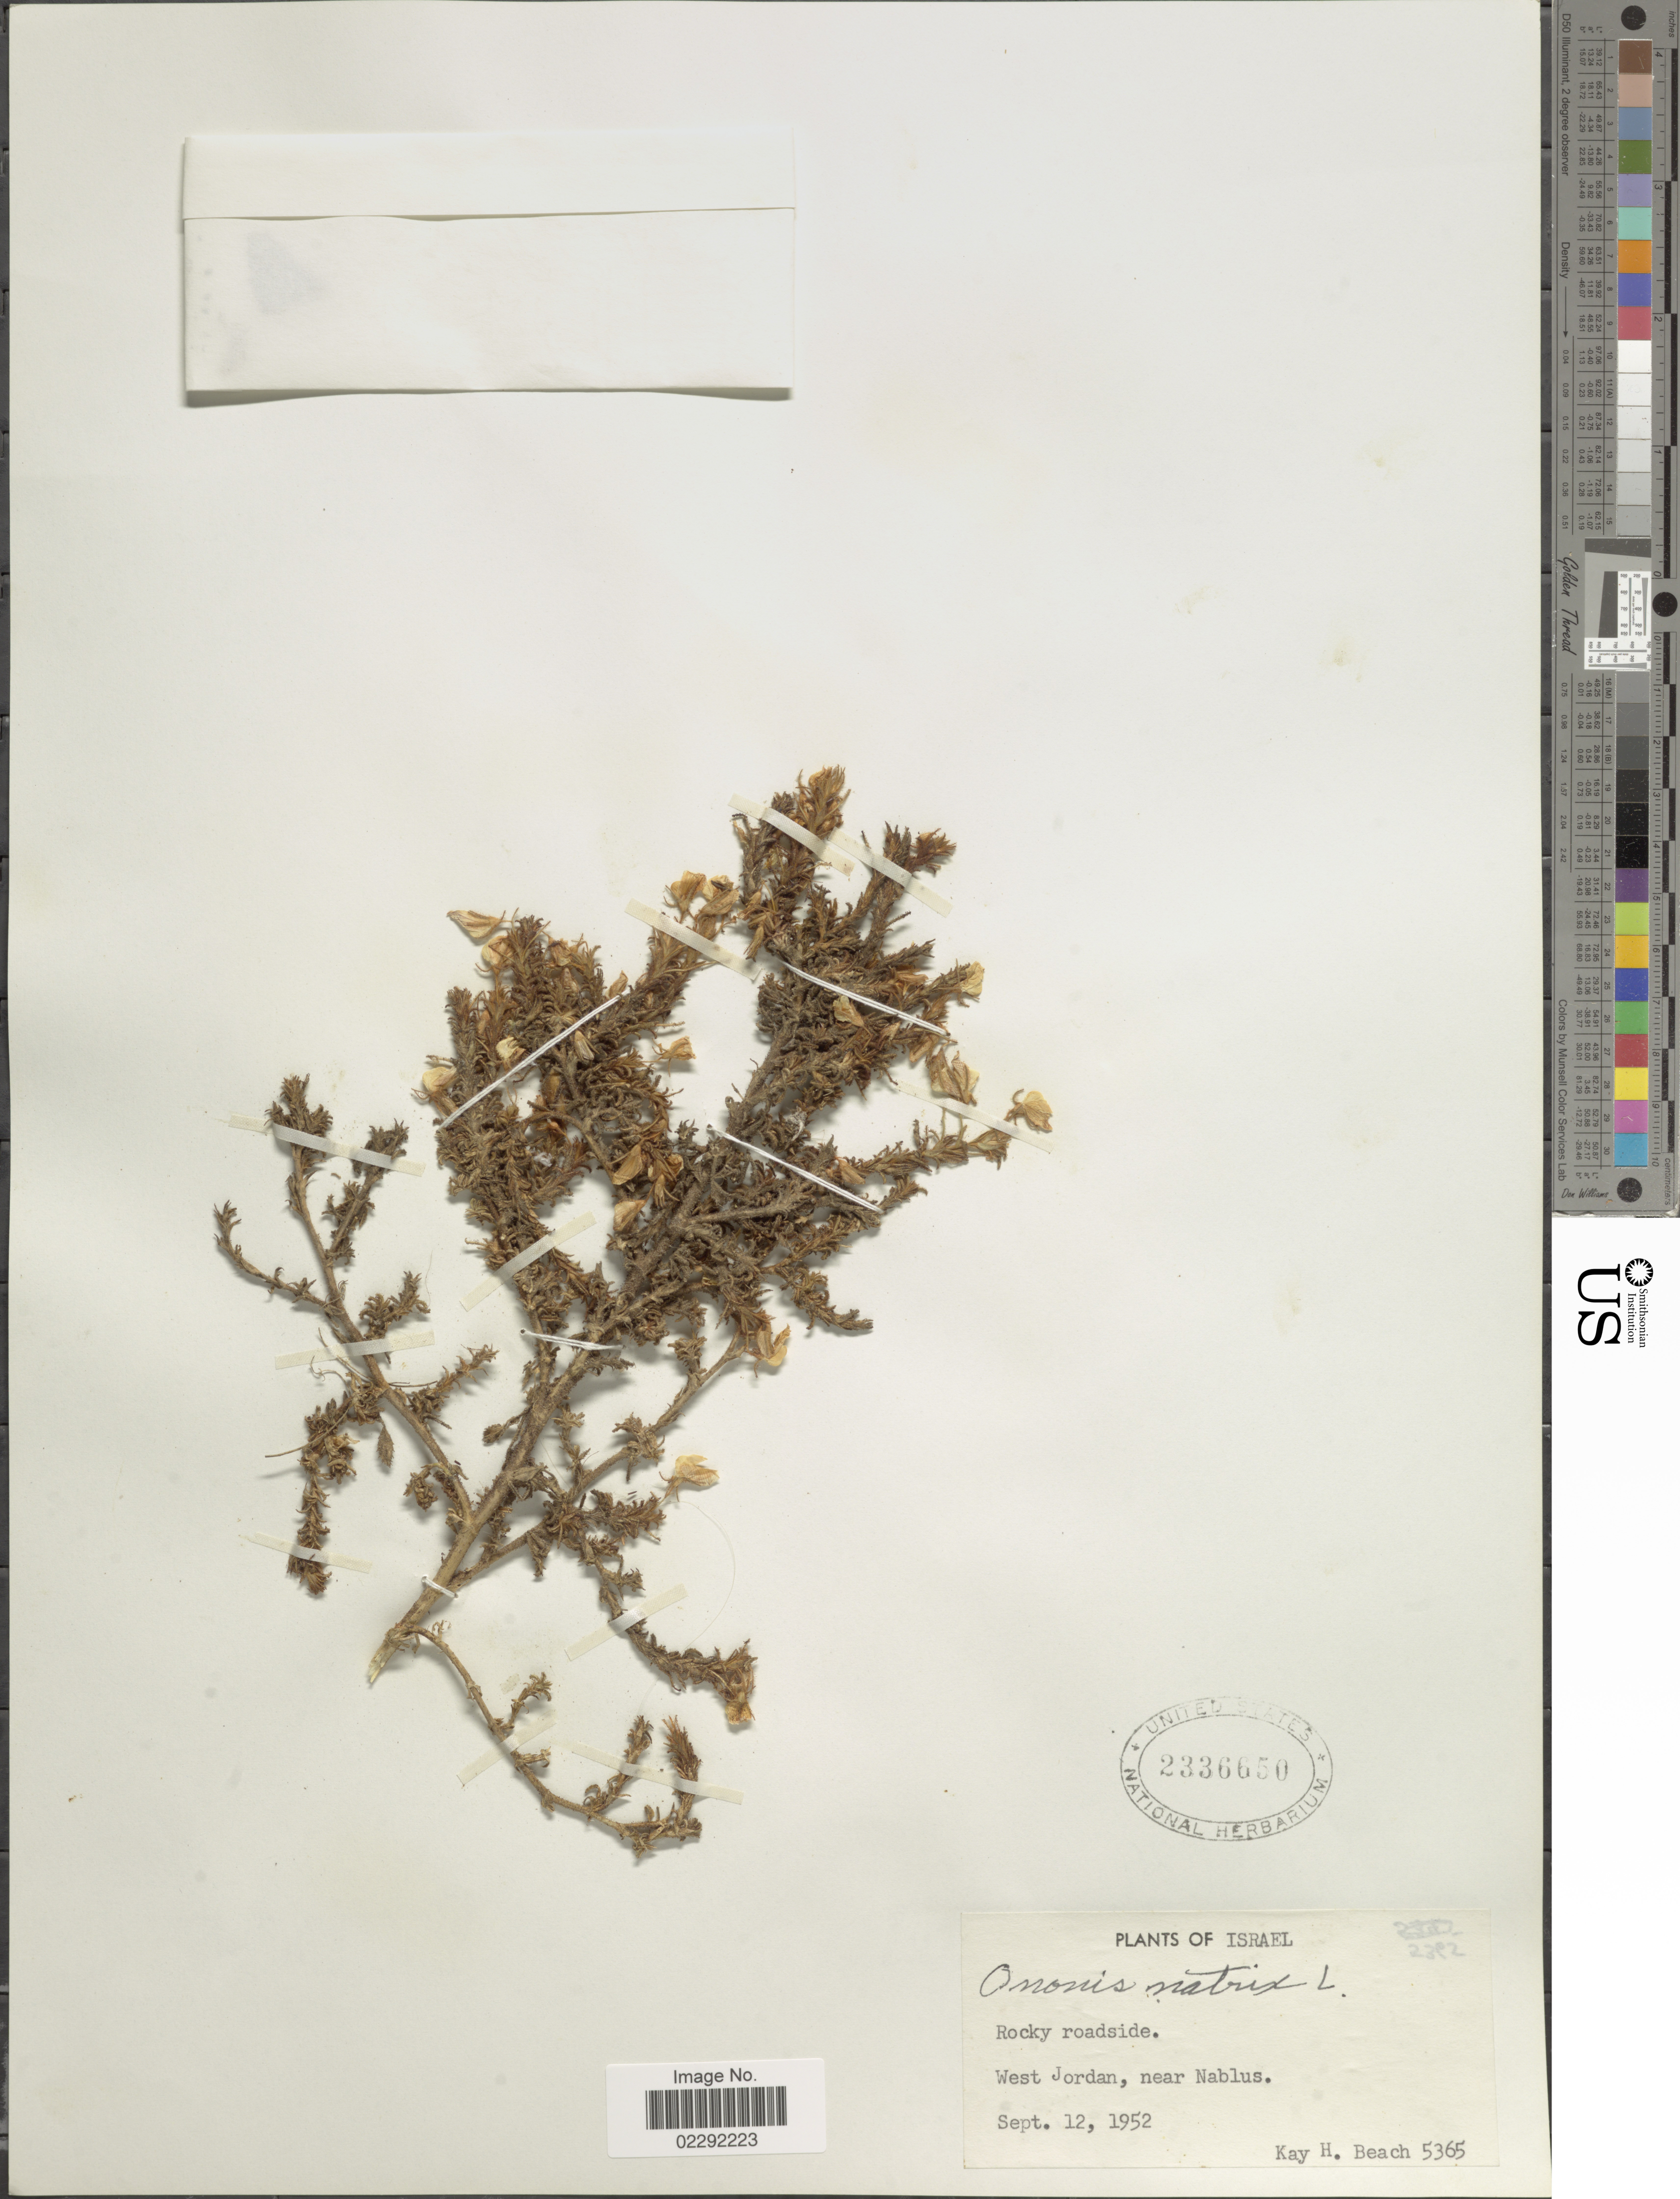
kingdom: Plantae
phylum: Tracheophyta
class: Magnoliopsida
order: Fabales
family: Fabaceae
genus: Ononis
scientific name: Ononis natrix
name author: L.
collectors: K. H. Beach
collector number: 5365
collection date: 1952-09-12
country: Israel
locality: Israel. West Jordan, near Nablus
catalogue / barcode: US 2336650